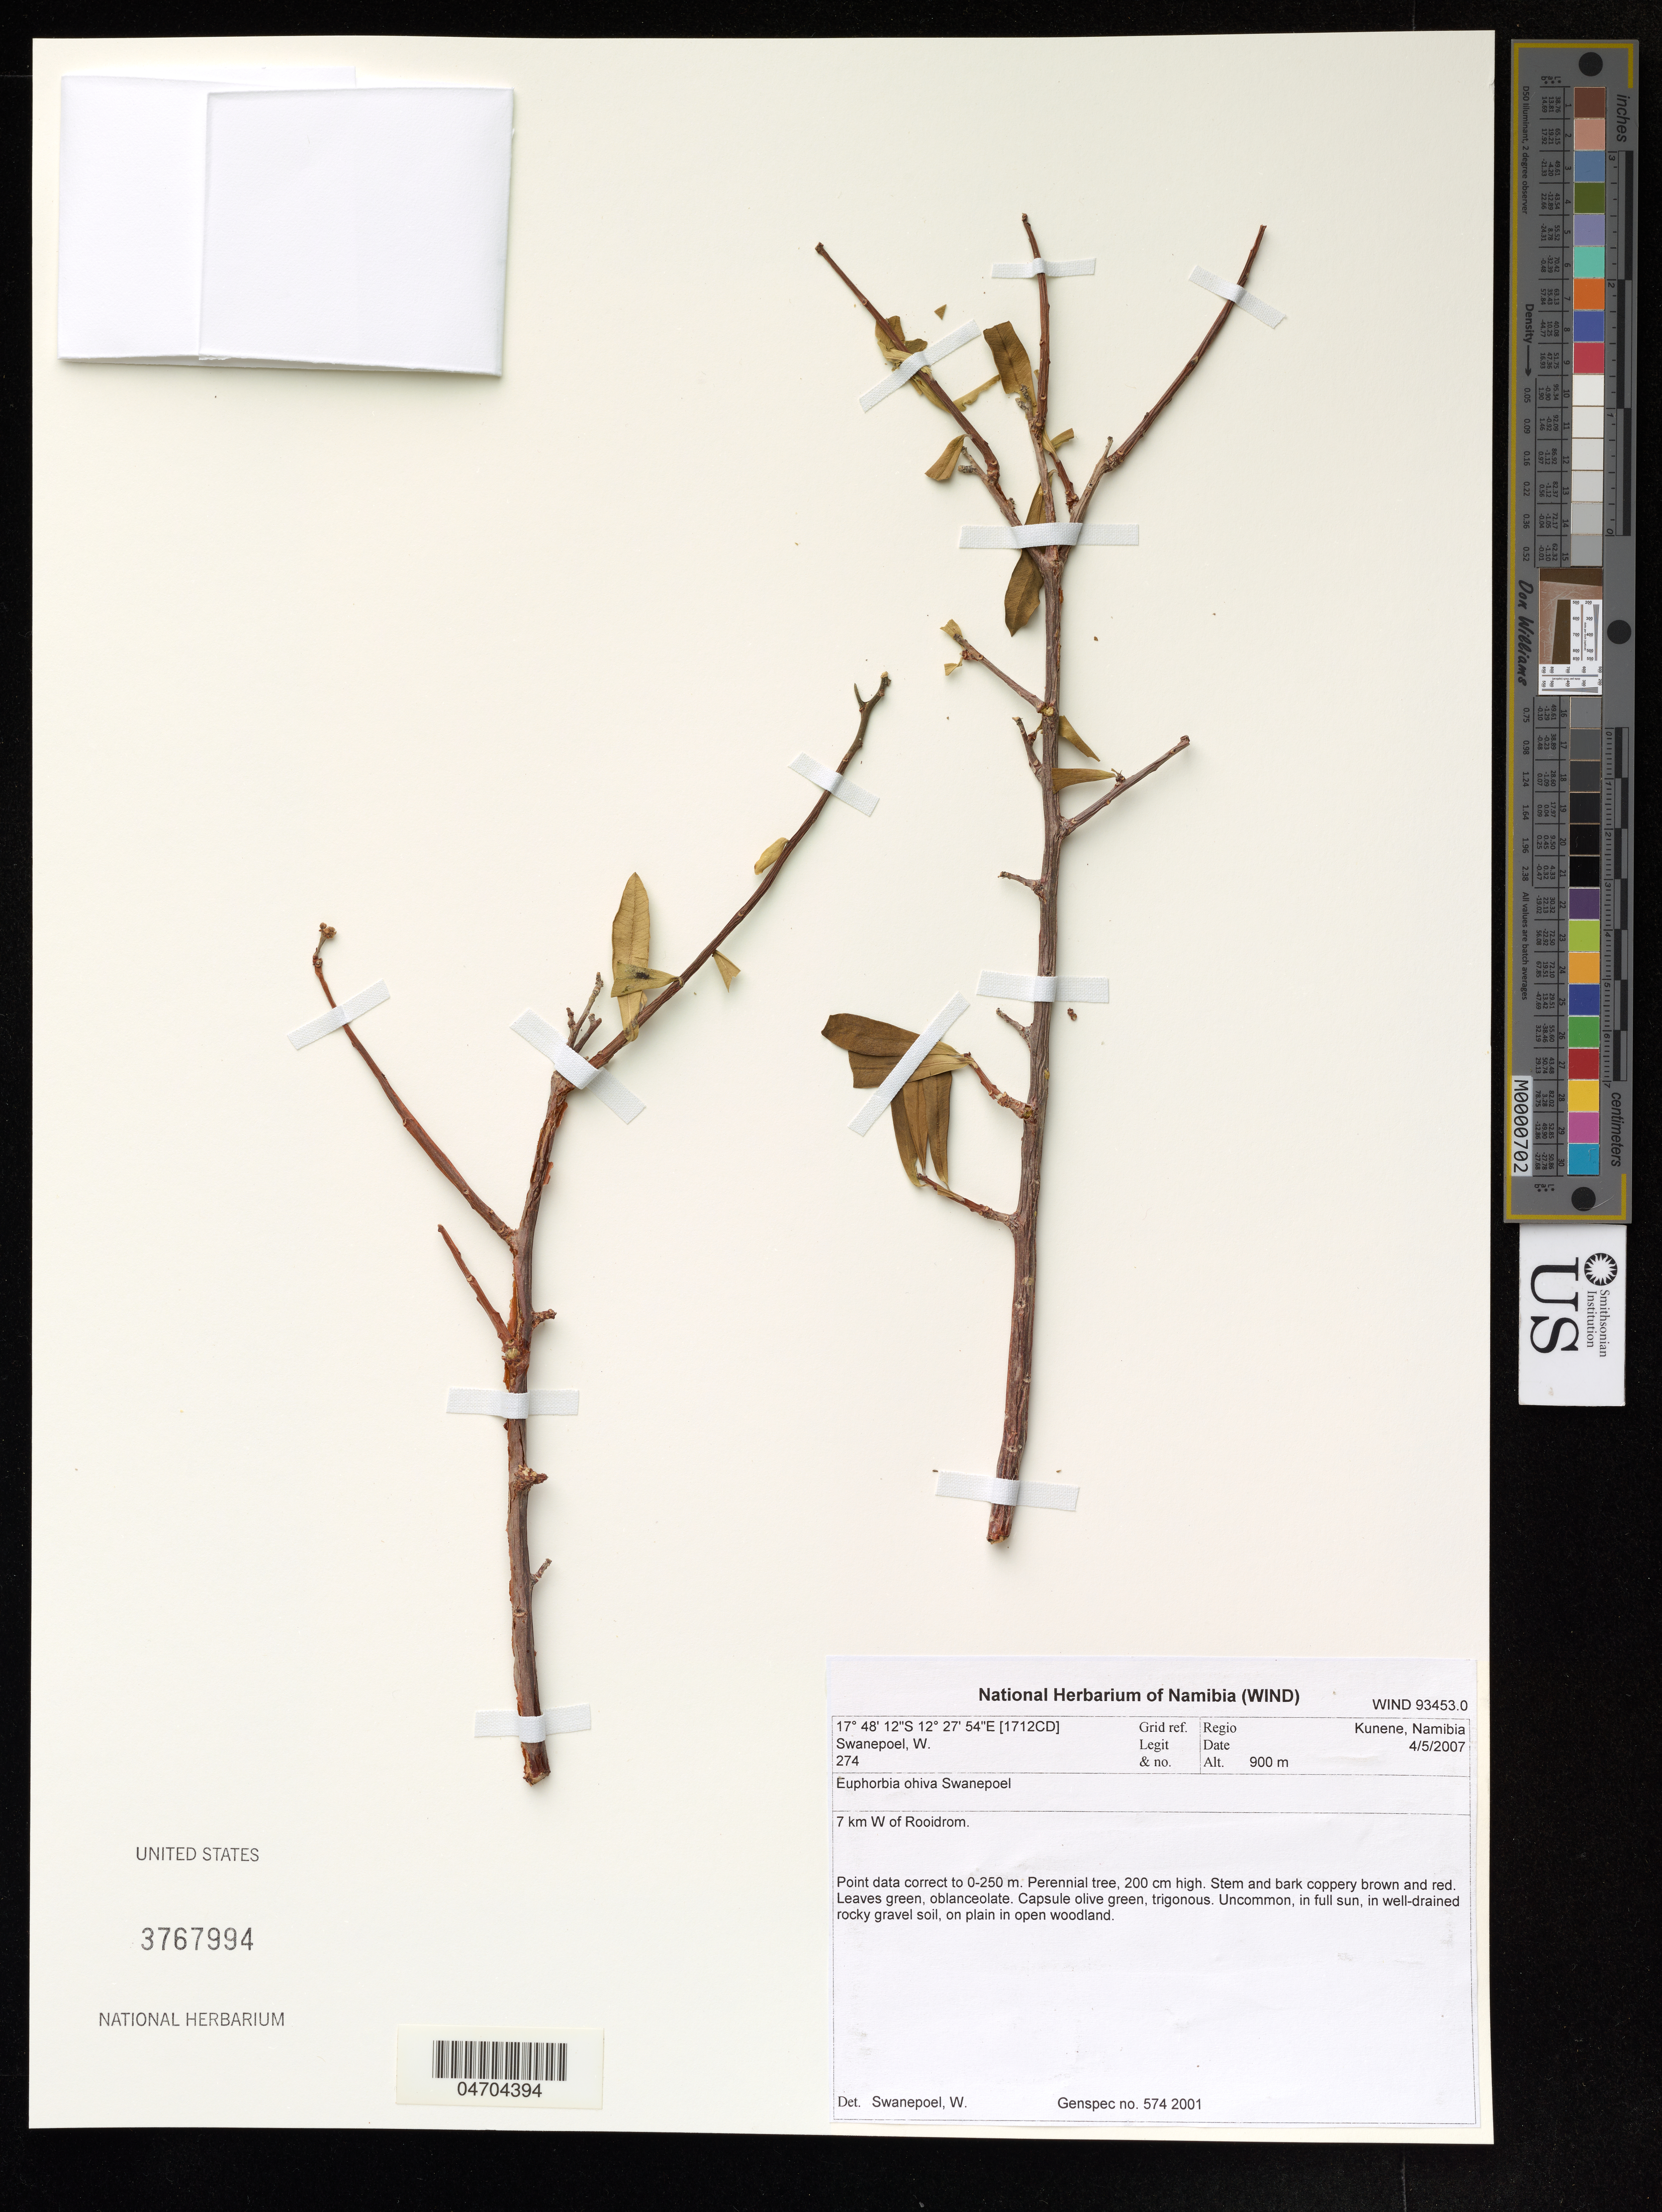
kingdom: Plantae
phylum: Tracheophyta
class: Magnoliopsida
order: Malpighiales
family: Euphorbiaceae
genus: Euphorbia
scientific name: Euphorbia ohiva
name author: Swanepoel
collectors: W. Swanepoel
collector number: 274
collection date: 2007-05-04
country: Namibia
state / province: Kunene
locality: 7 km W of Rooidrom.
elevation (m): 900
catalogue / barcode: US 3767994